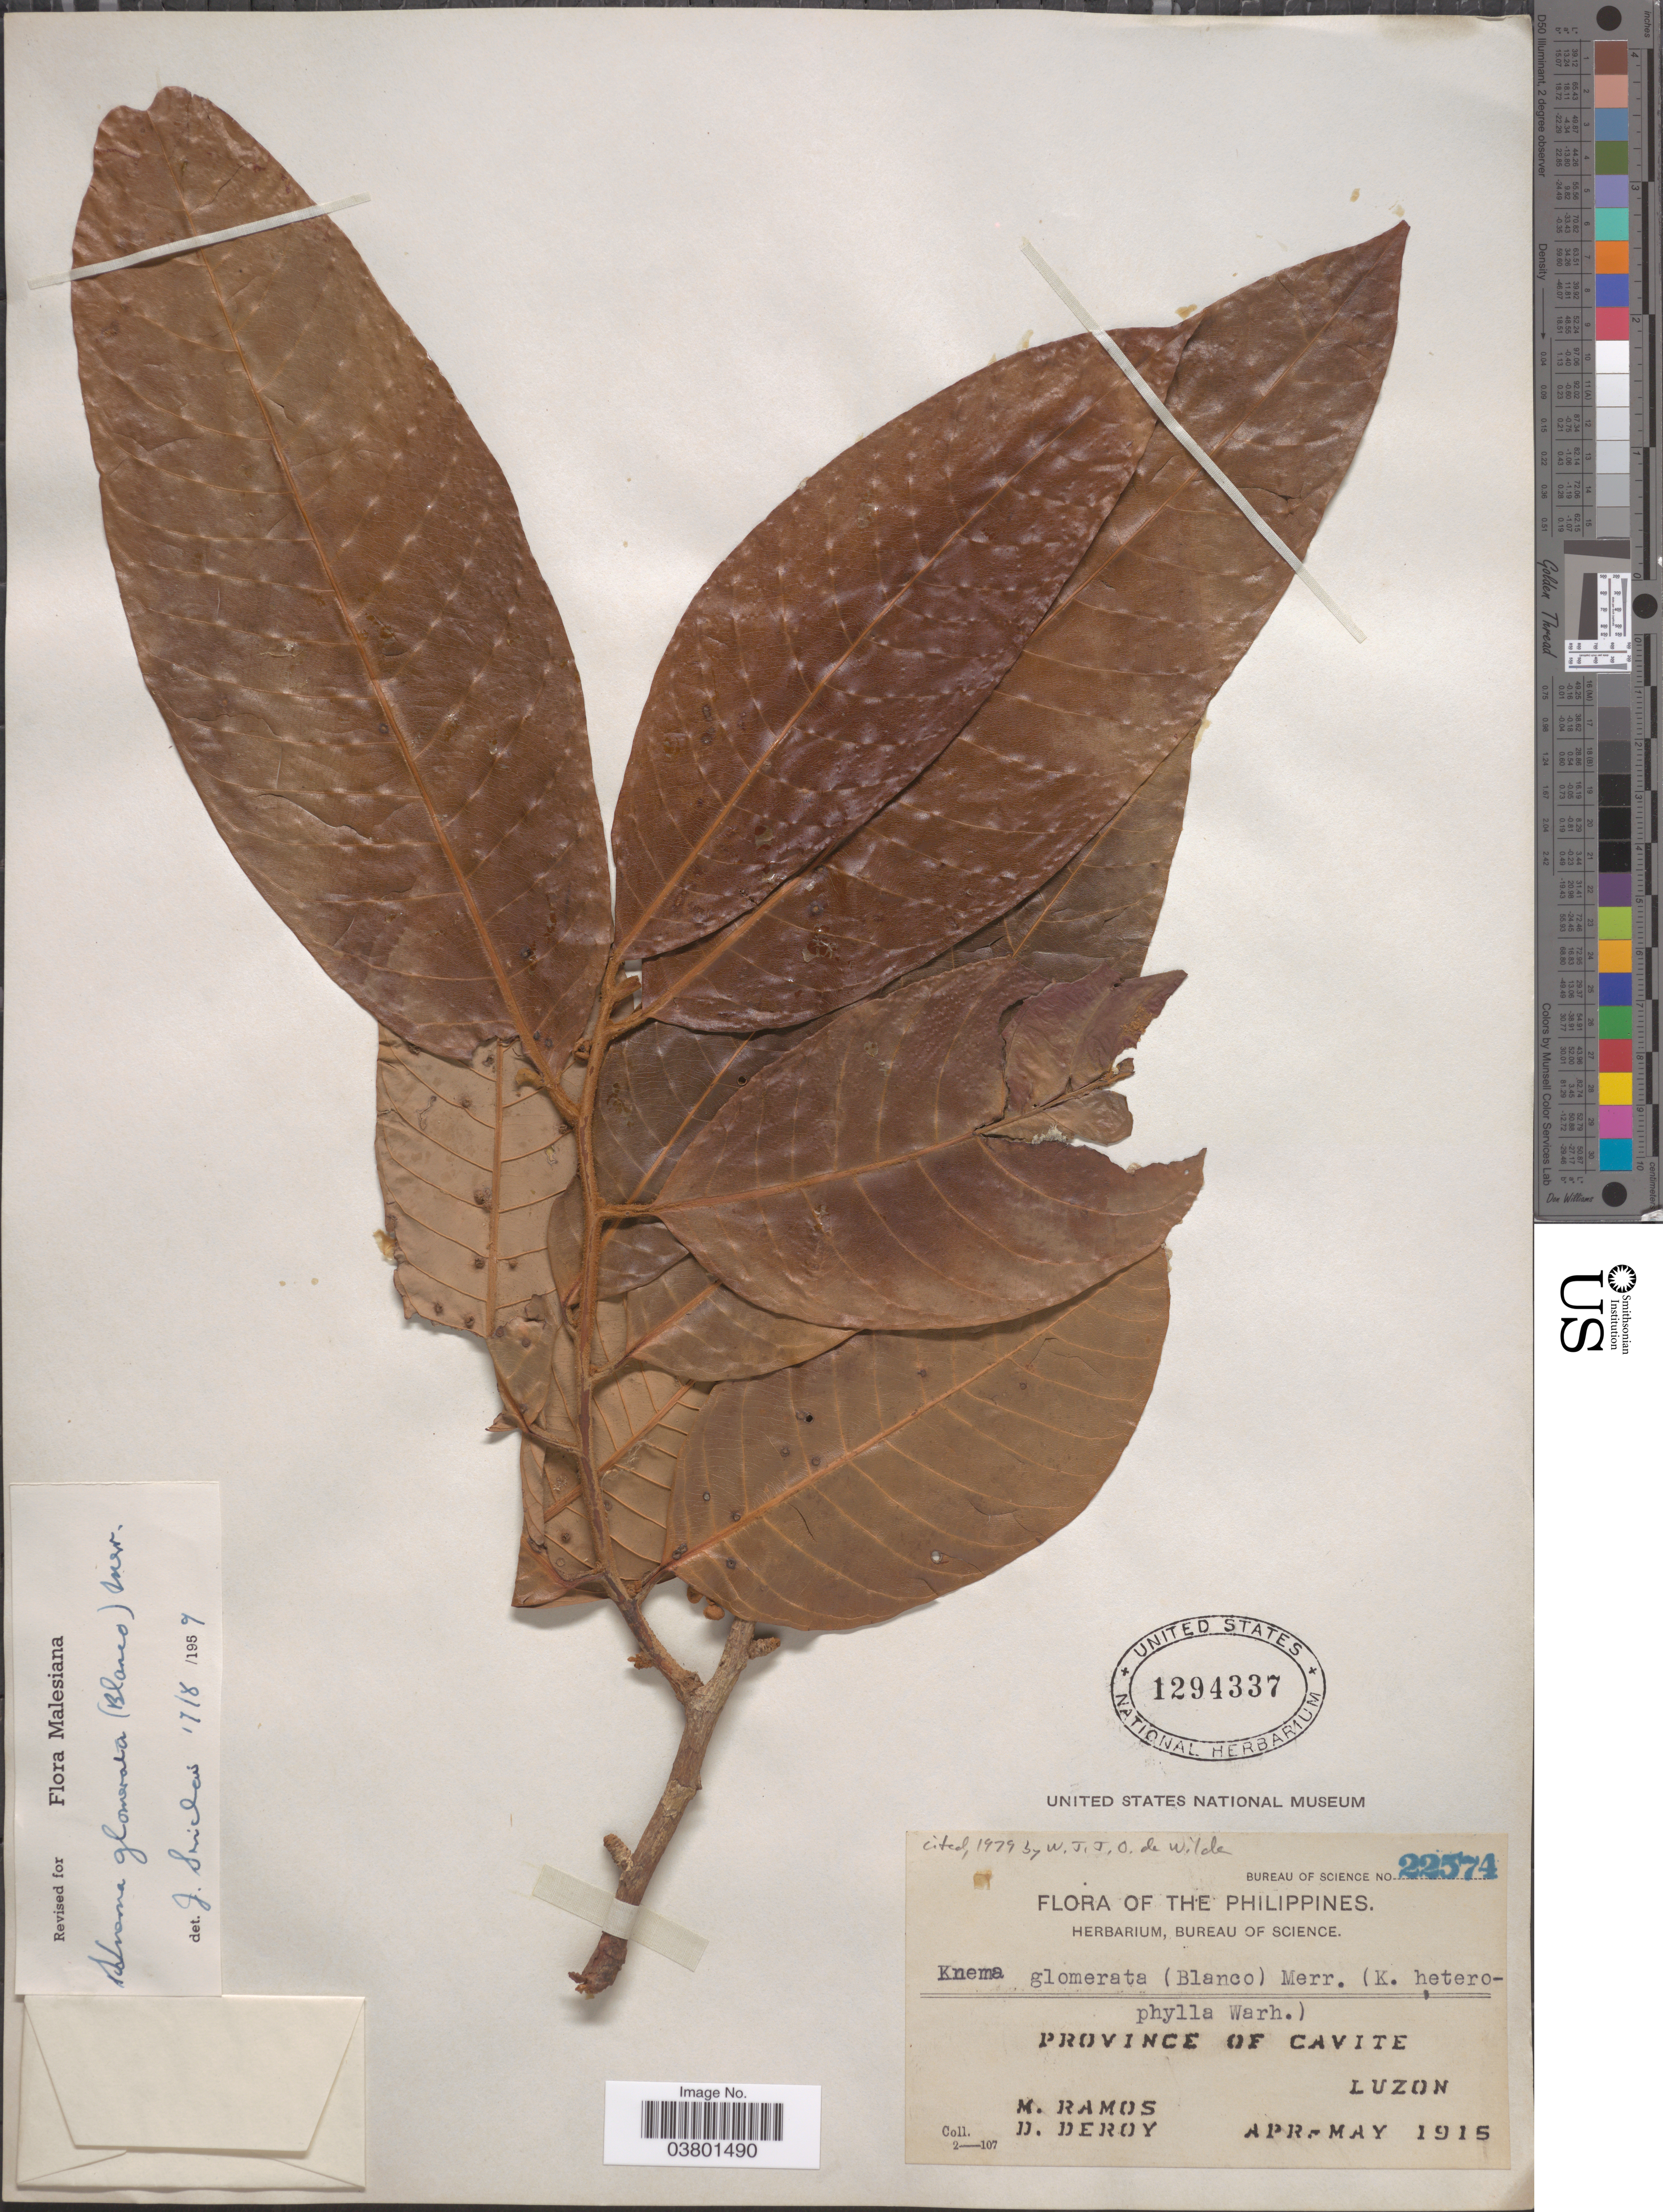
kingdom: Plantae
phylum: Tracheophyta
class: Magnoliopsida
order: Magnoliales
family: Myristicaceae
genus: Knema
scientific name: Knema glomerata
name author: (Blanco) Merr.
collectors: M. Ramos & D. Deroy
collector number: Bureau of Science 22574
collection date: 1915-04/1915-05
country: Philippines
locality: Province of Cavite. Luzon.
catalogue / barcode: US 1294337